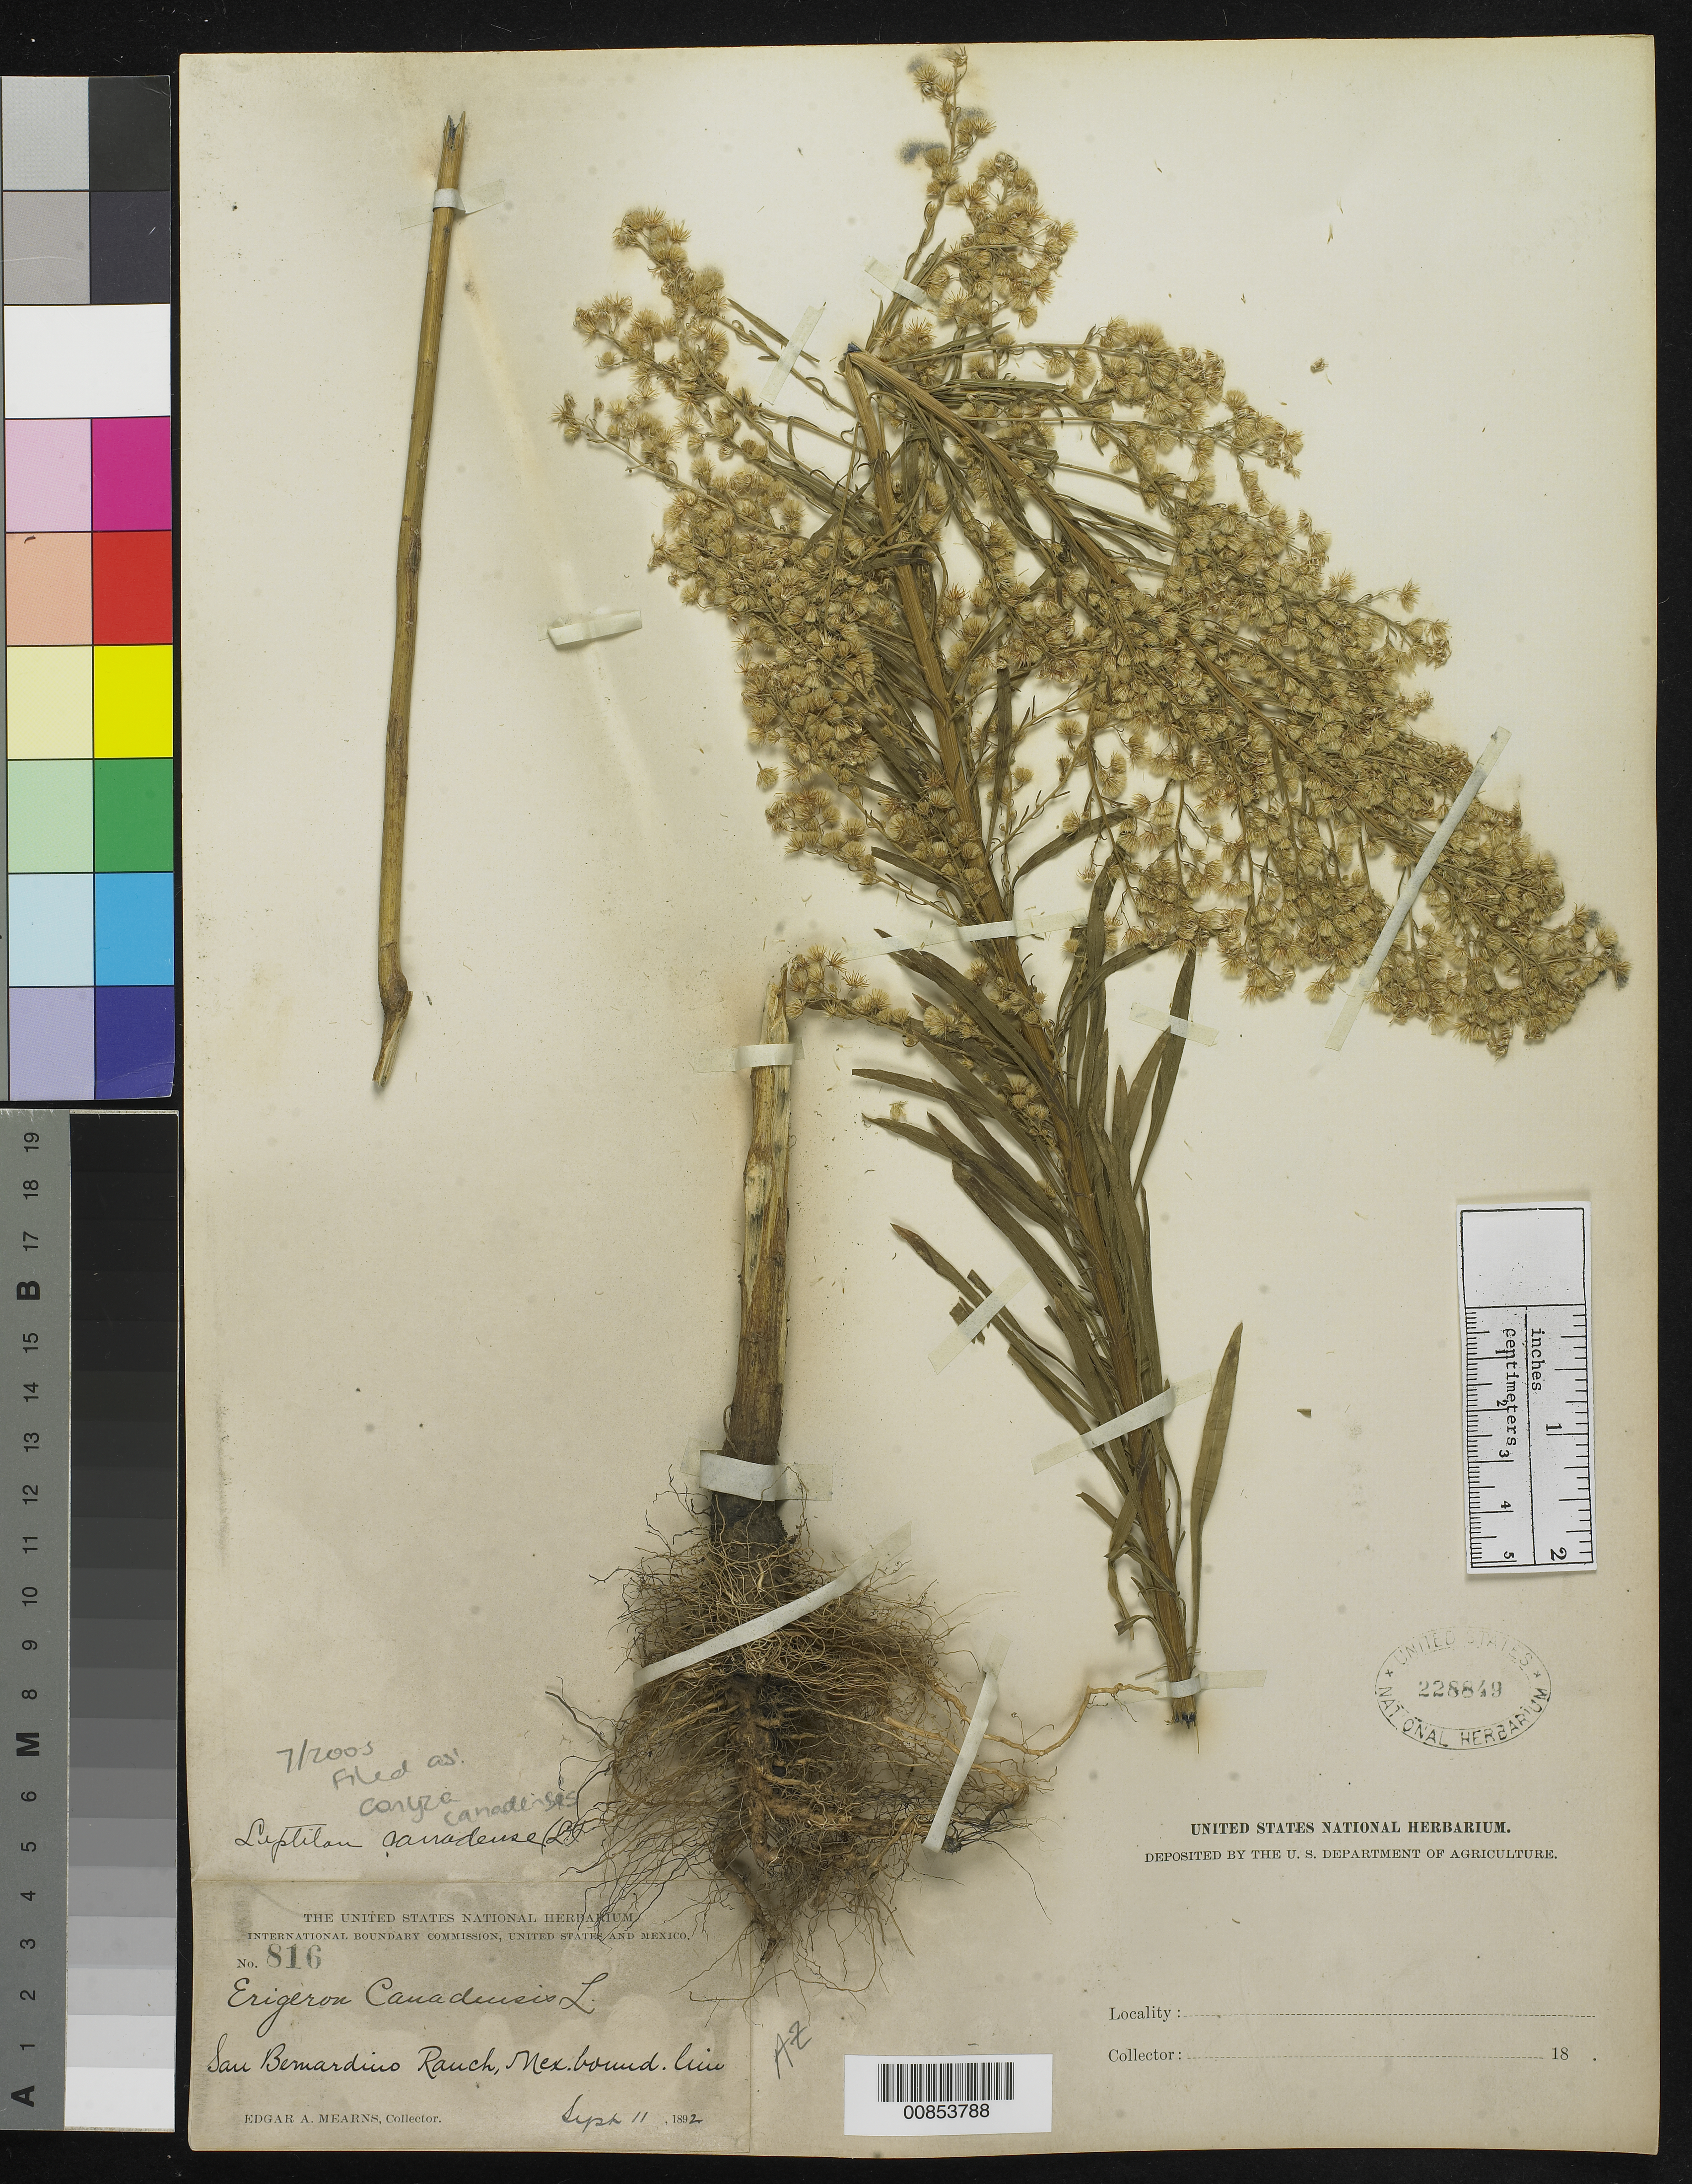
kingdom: Plantae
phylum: Tracheophyta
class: Magnoliopsida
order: Asterales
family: Asteraceae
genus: Conyza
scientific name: Conyza canadensis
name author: (L.) Cronq.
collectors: E. A. Mearns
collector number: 816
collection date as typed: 11 Sep 1892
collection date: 1892-09-11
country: United States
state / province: Arizona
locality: San Bernardino Ranch, Mexican boundary line.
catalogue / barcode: US 228849